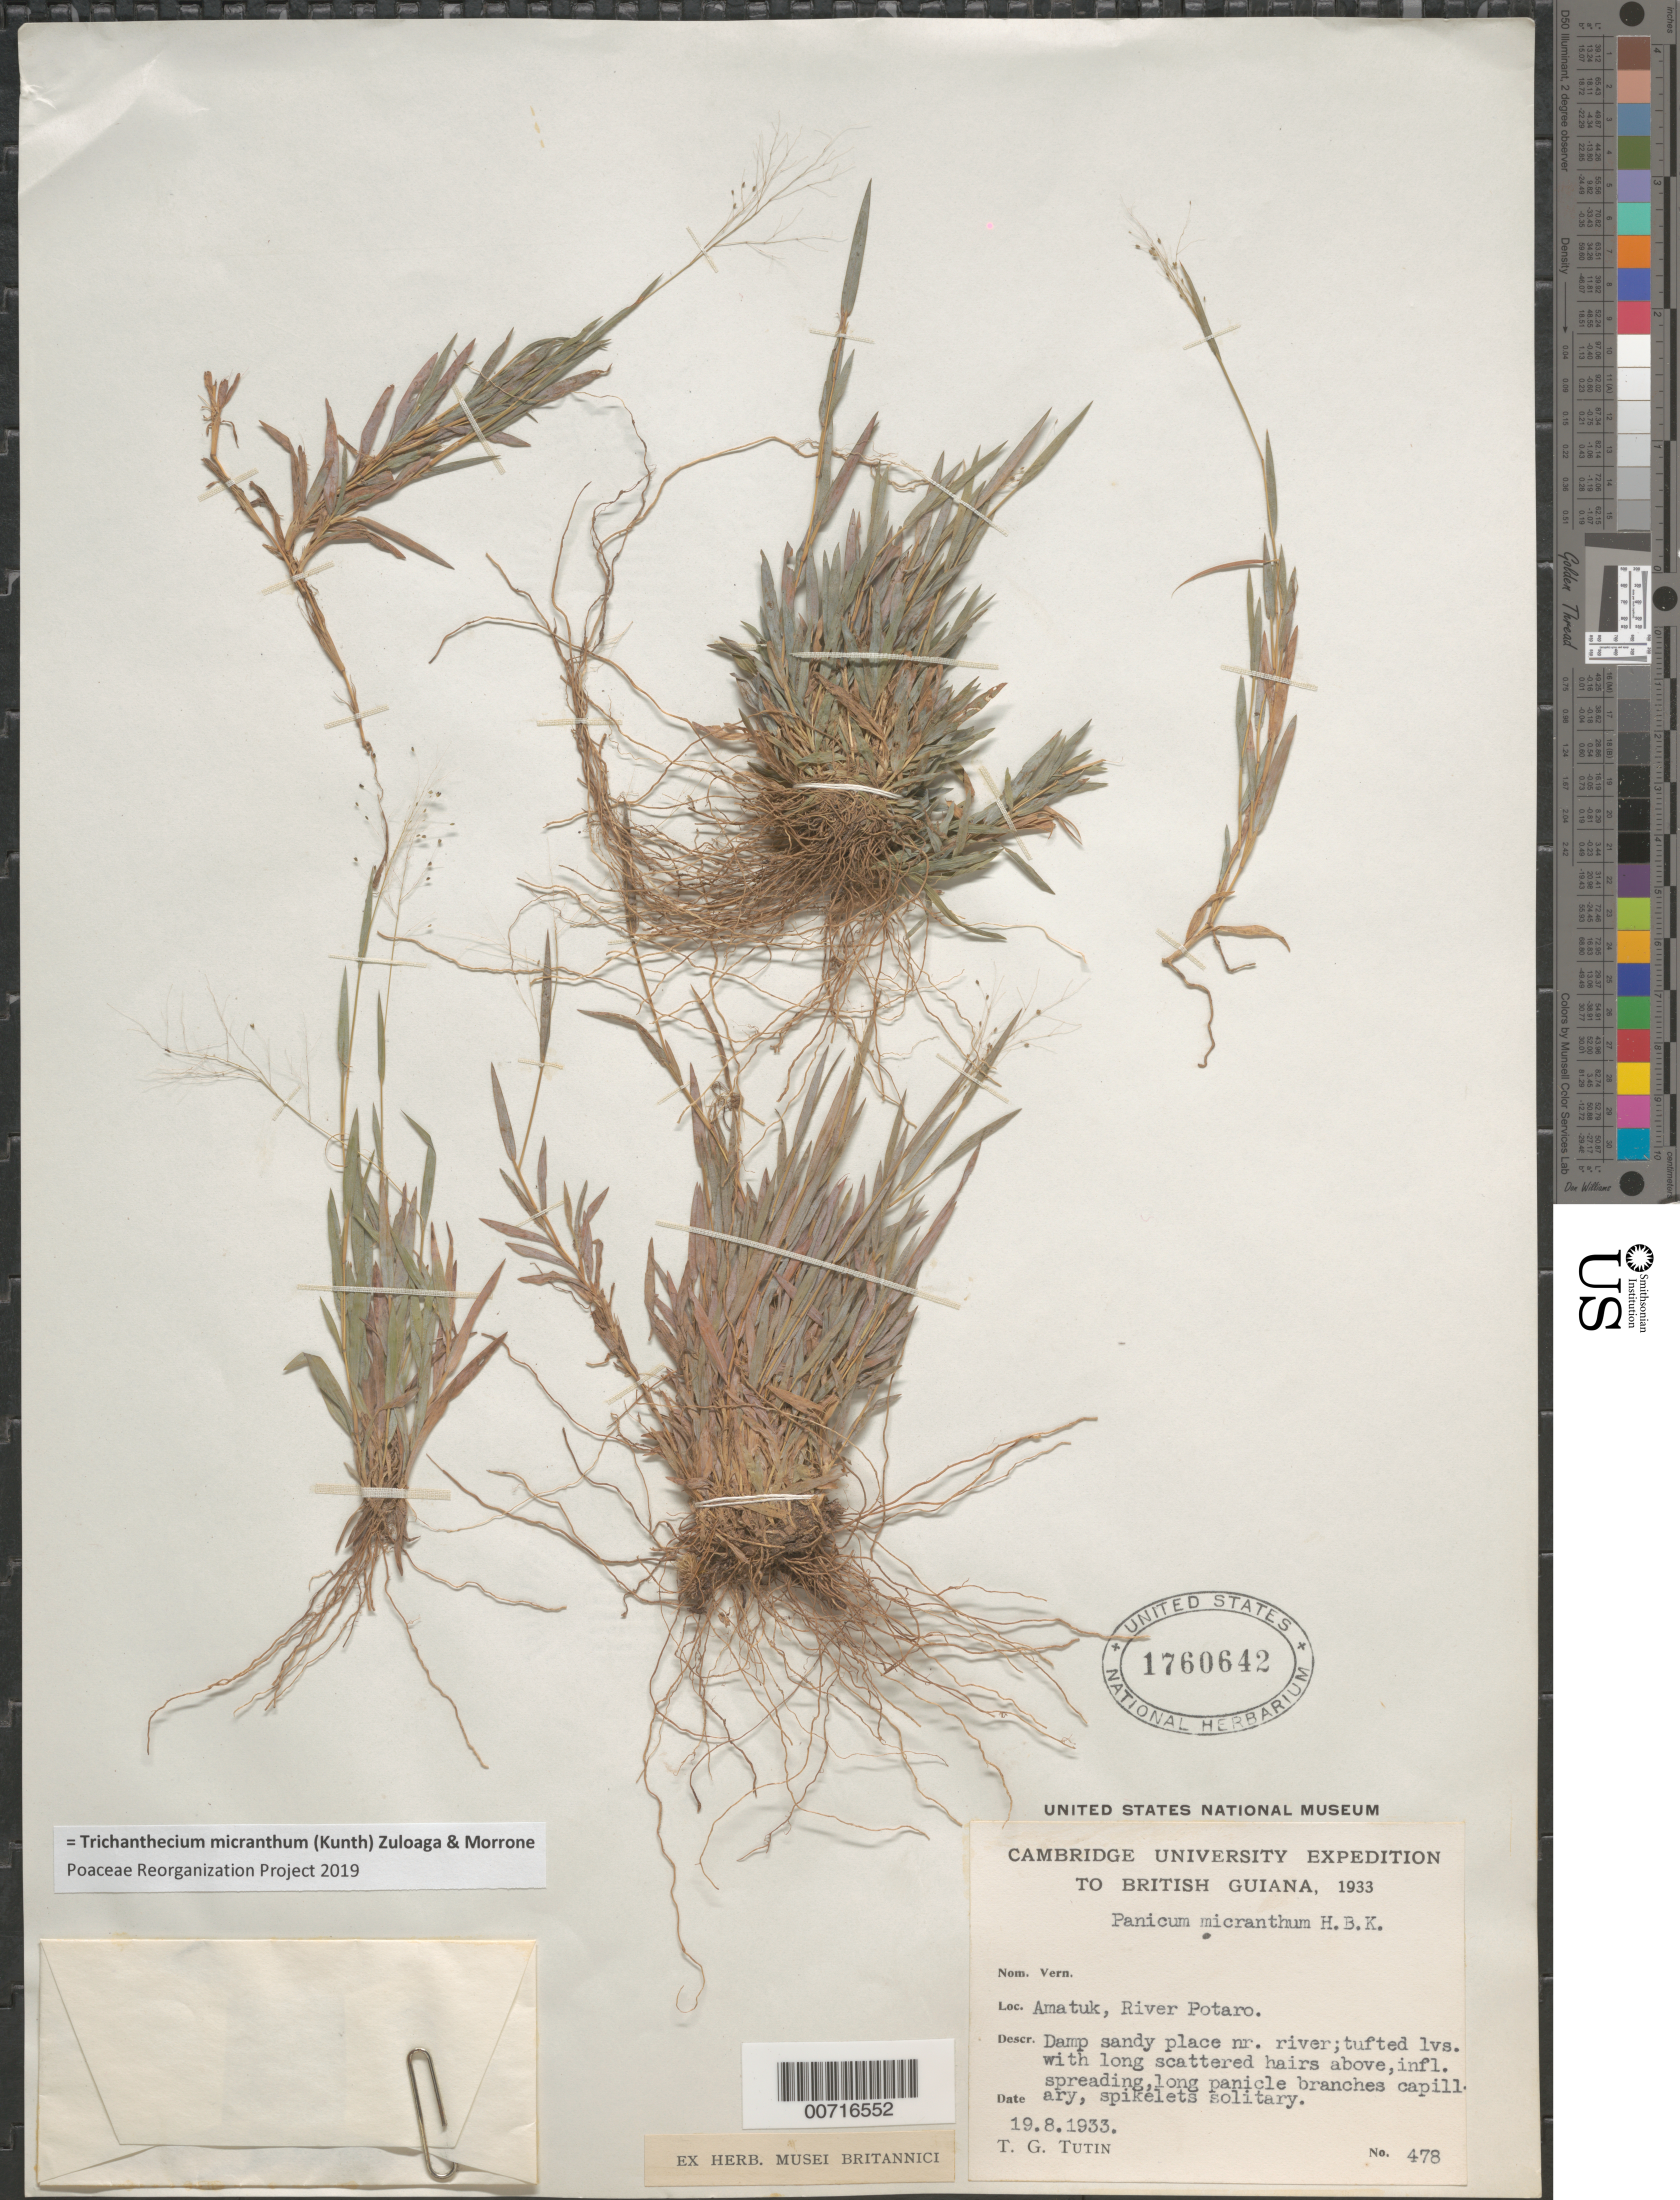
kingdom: Plantae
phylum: Tracheophyta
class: Liliopsida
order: Poales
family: Poaceae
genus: Trichanthecium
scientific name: Trichanthecium micranthum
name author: (Kunth) Zuloaga & Morrone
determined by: Poaceae Reorganization Project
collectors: T. G. Tutin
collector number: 478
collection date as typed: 19-Aug-33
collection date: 1933-08-19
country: Guyana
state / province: Potaro-Siparuni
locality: Amatuk Falls, Potaro R.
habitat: Damp sandy place near river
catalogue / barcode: US 1760642